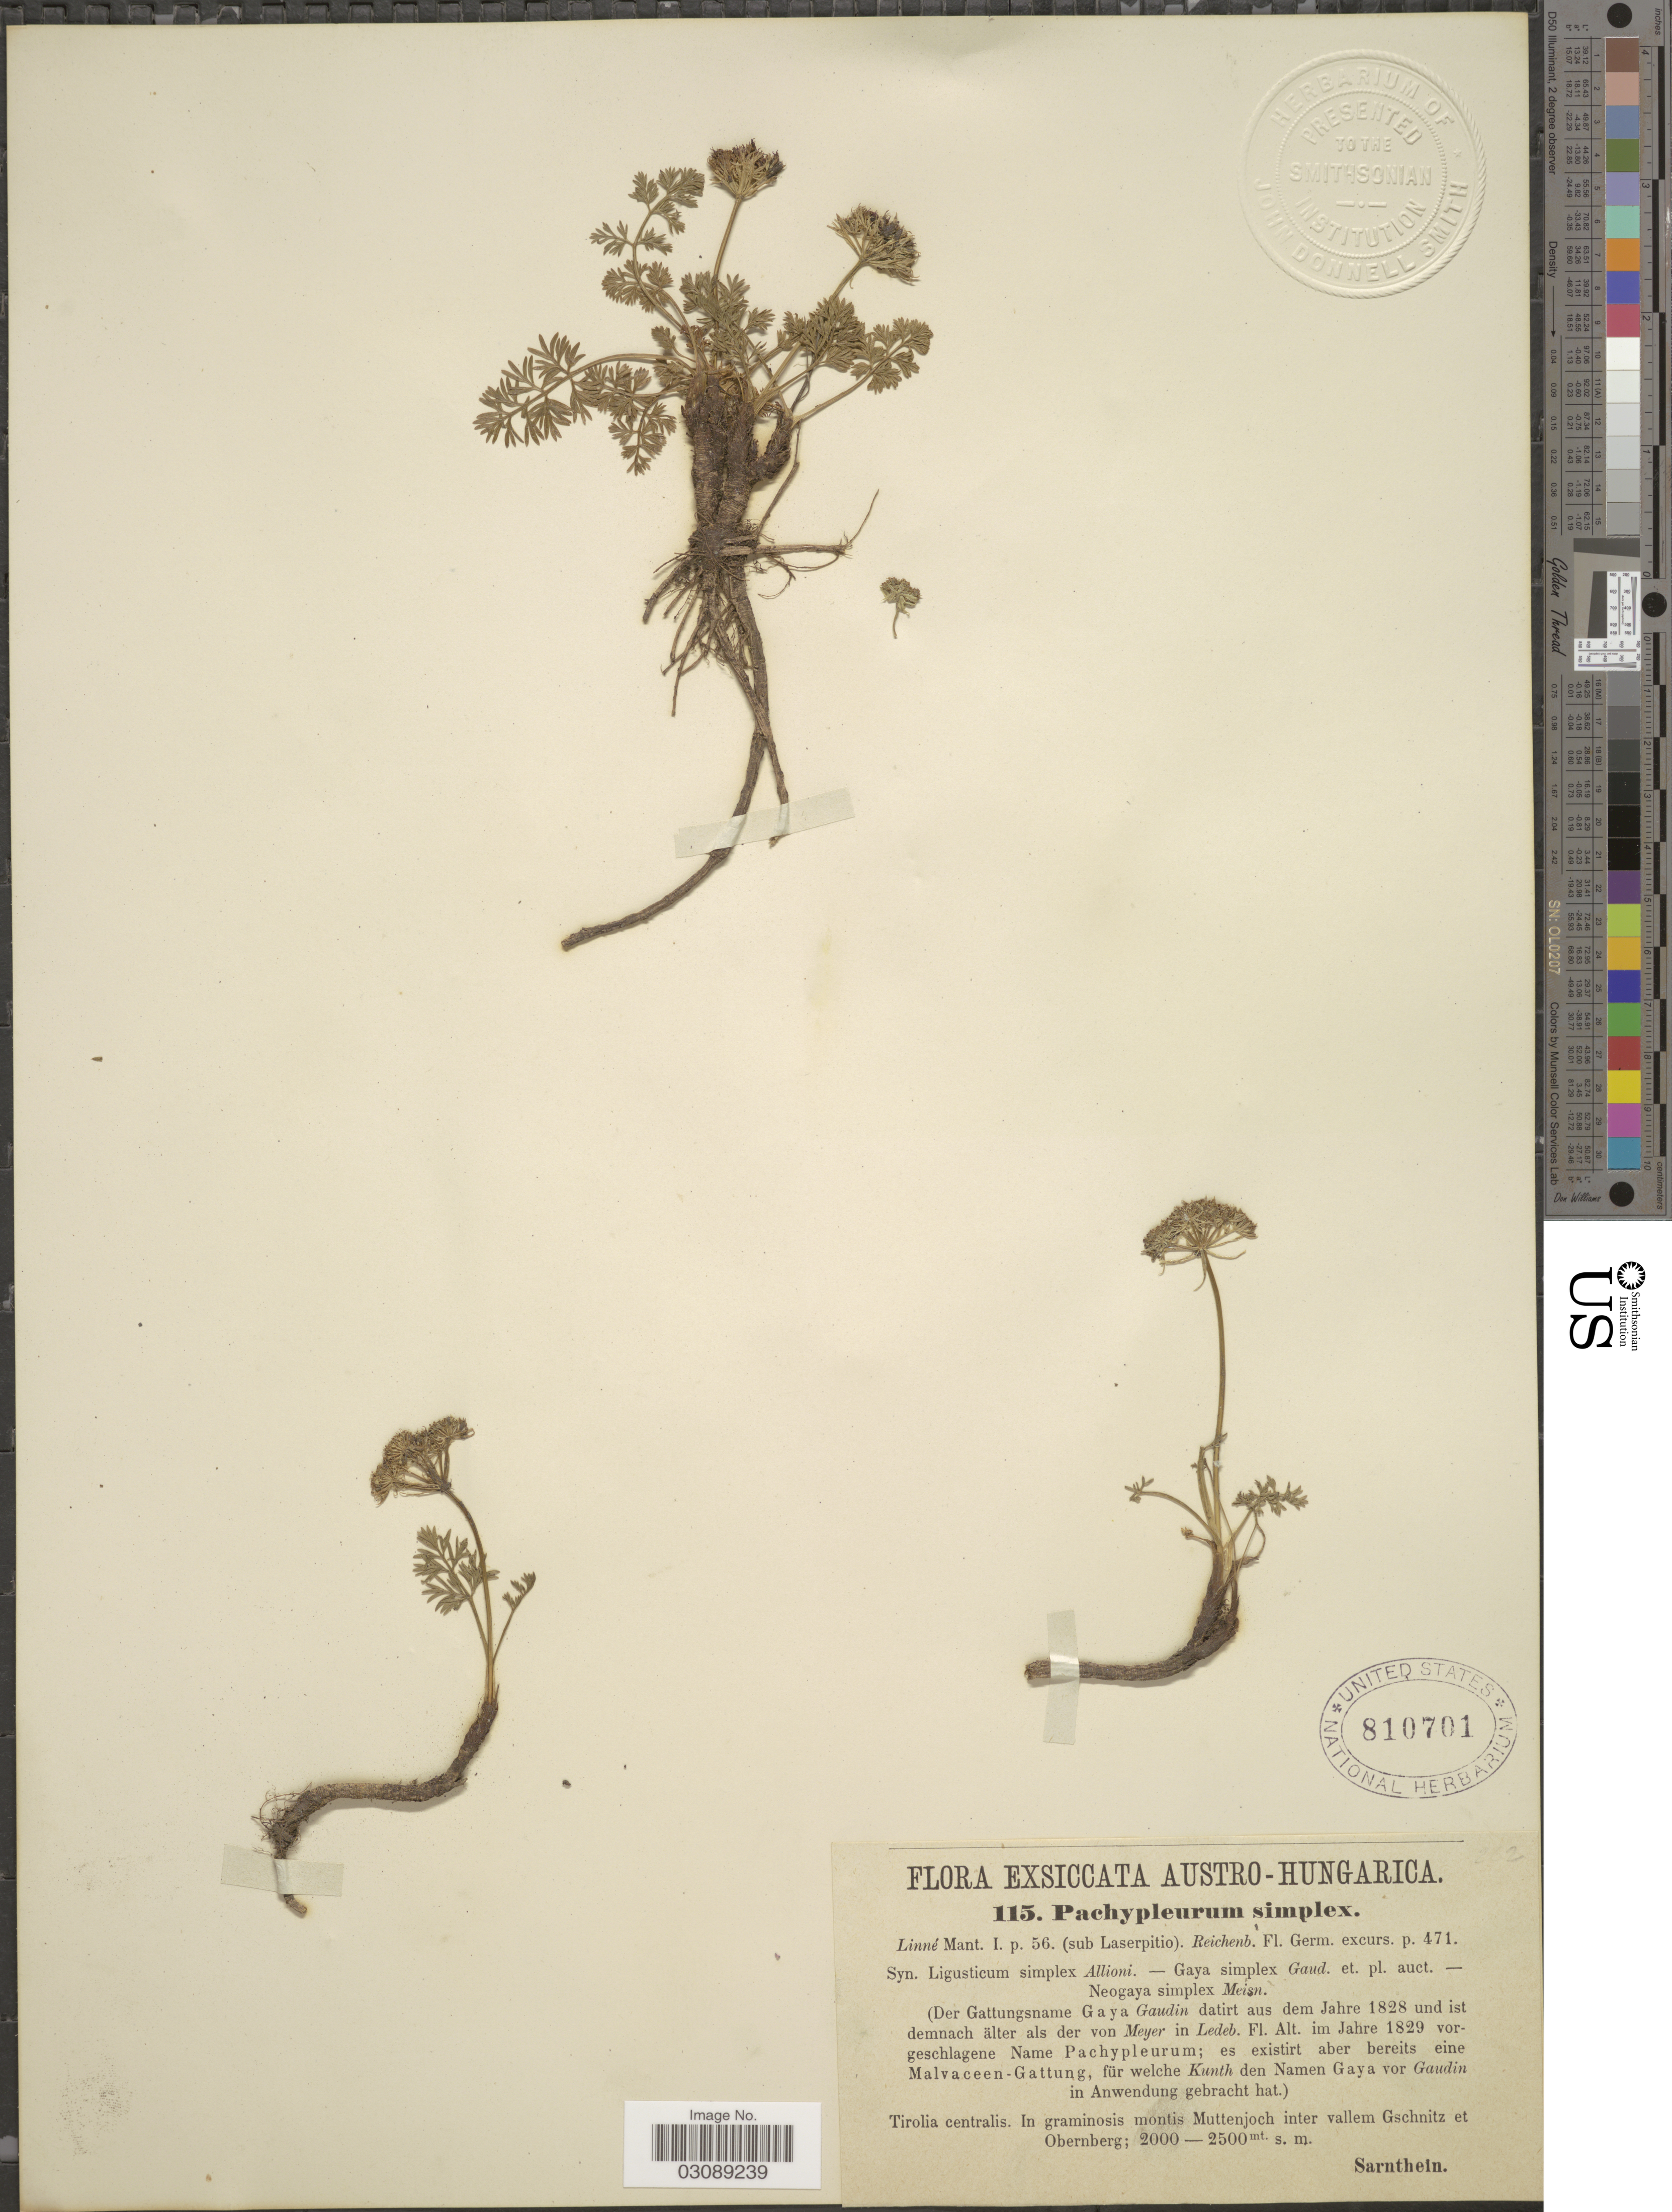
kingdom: Plantae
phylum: Tracheophyta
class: Magnoliopsida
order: Apiales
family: Apiaceae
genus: Ligusticum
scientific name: Ligusticum mutellinoides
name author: (Crantz) Vill.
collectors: -. Sarnthein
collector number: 115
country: Austria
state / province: Tirol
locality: Tirolia centralis. In graminosis montis Muttenjoch inter vallem Gschnitz et Obernberg.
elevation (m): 2000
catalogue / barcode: US 810701